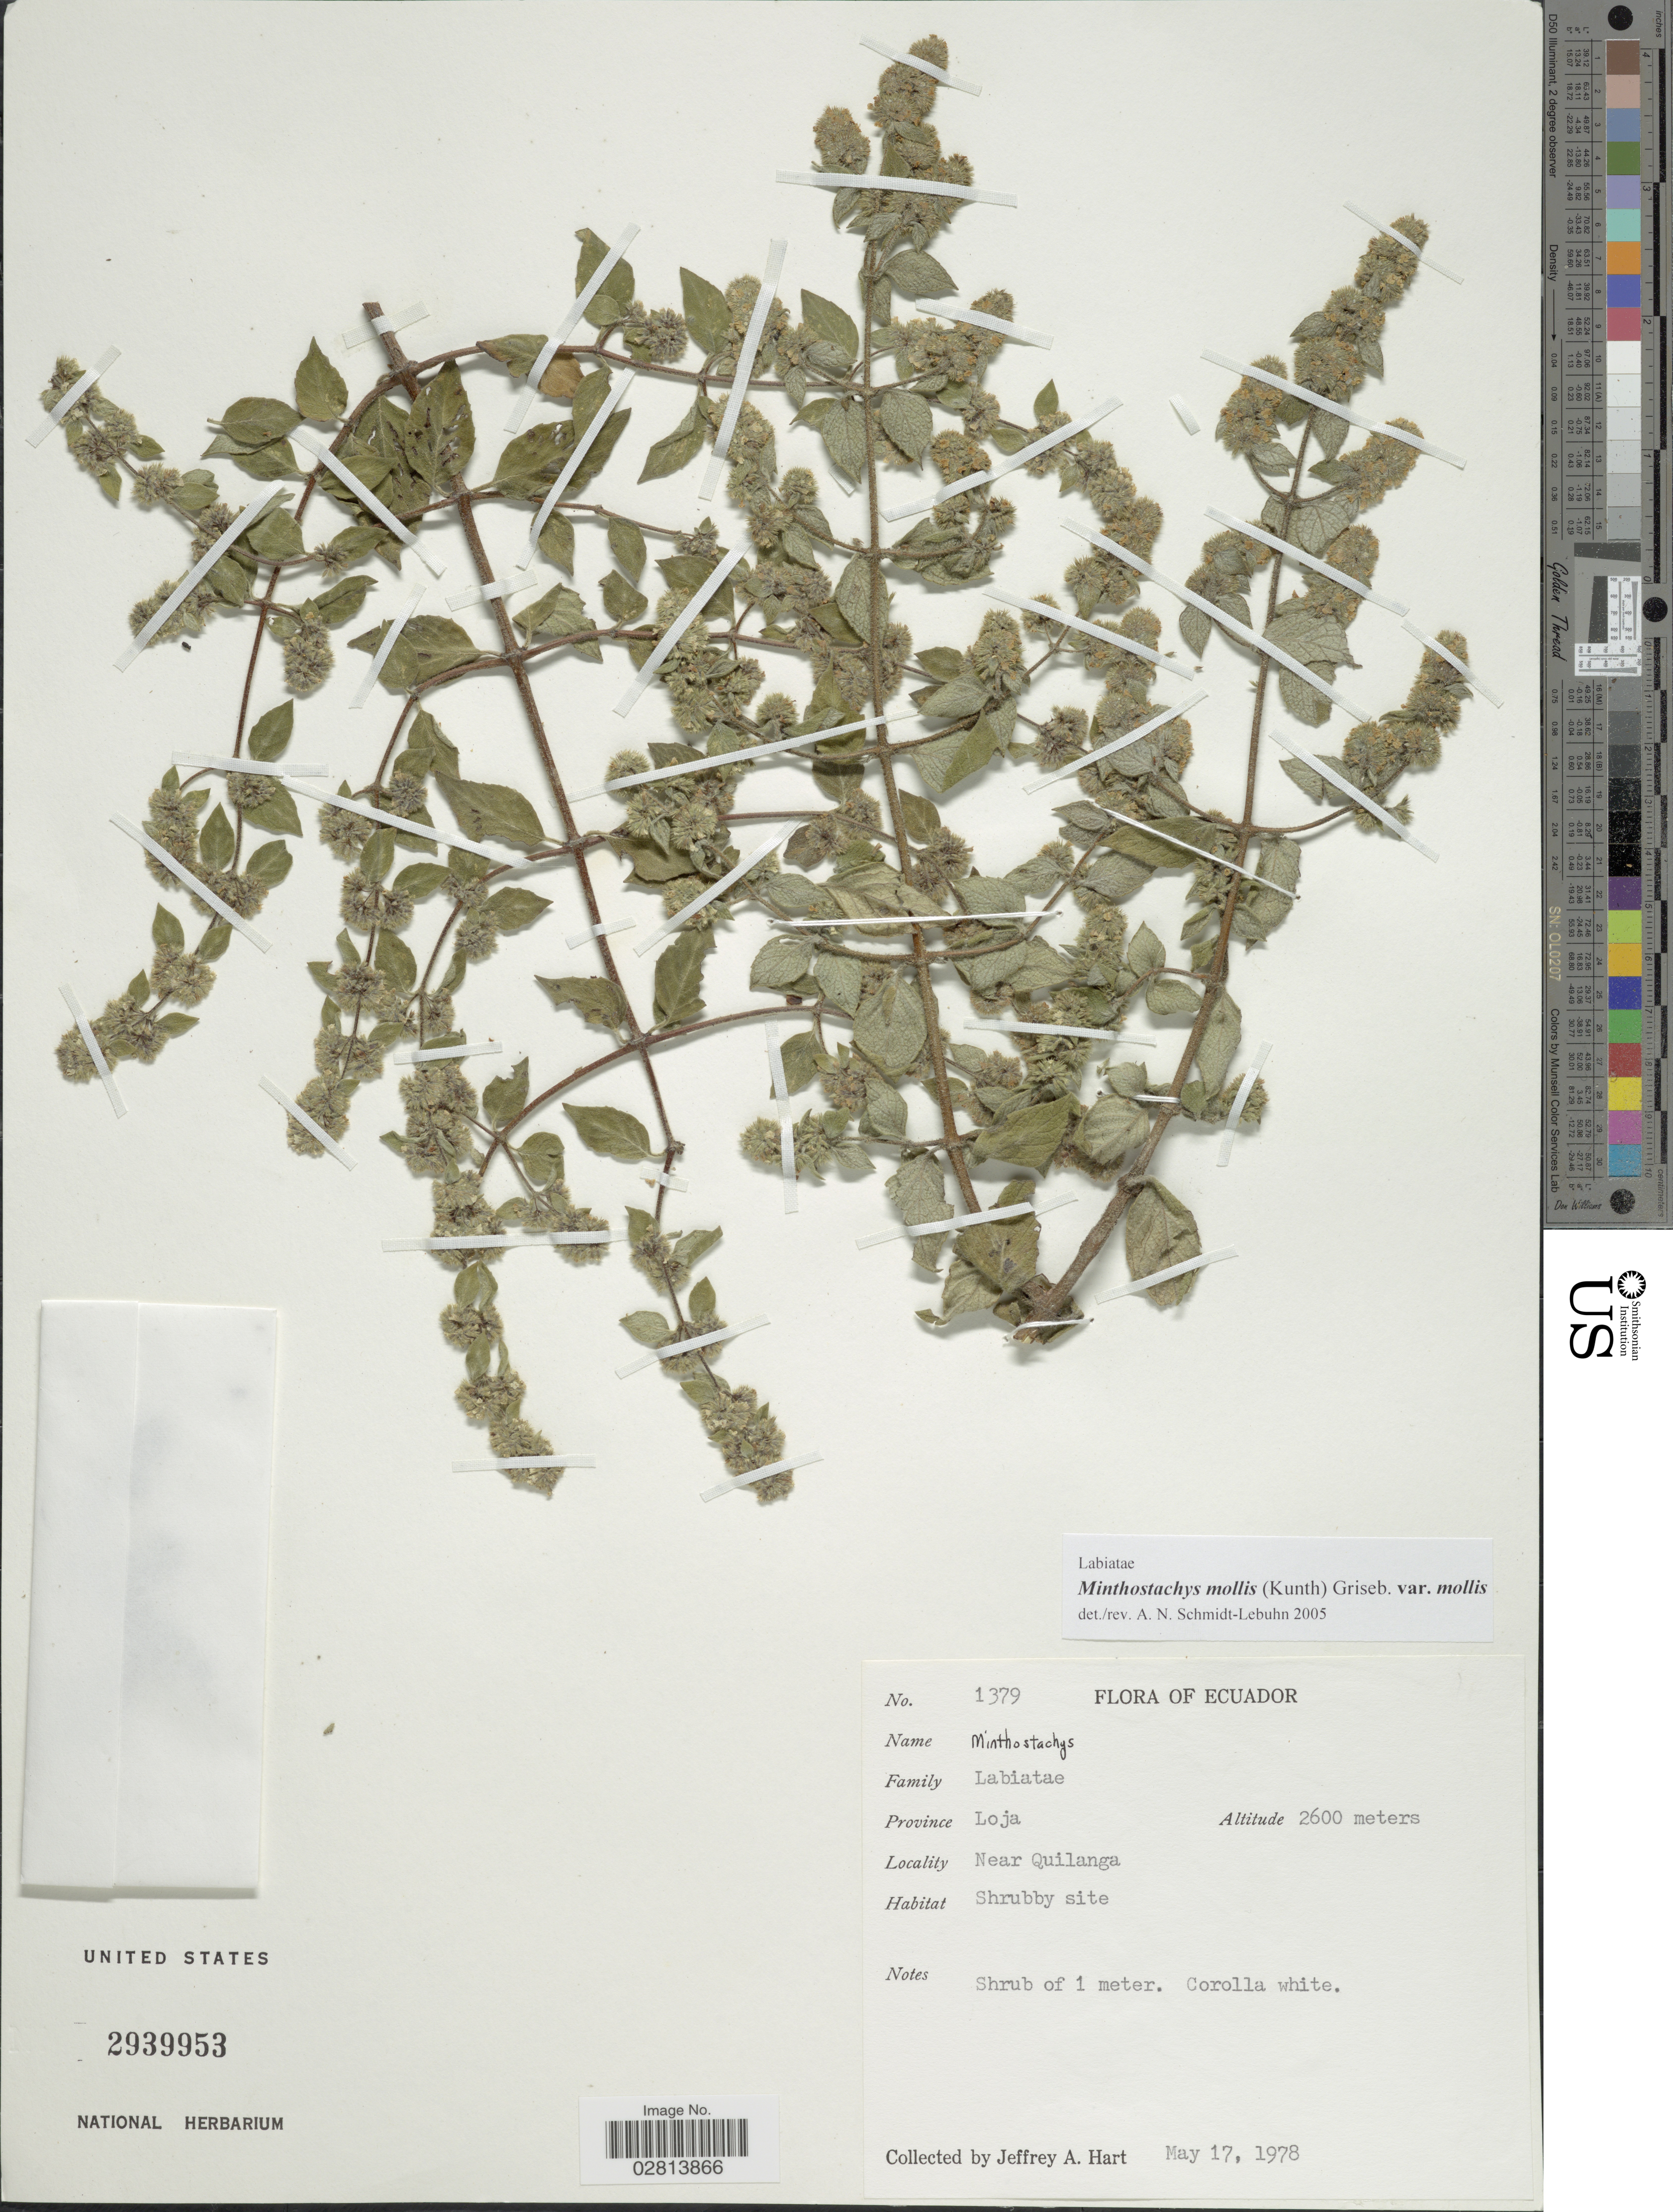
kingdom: Plantae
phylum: Tracheophyta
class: Magnoliopsida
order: Lamiales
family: Lamiaceae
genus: Minthostachys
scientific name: Minthostachys mollis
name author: (Kunth) Griseb.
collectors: J. A. Hart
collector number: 1379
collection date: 1978-05-17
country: Ecuador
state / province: Loja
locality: Near Quilanga.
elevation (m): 2600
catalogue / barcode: US 2939953